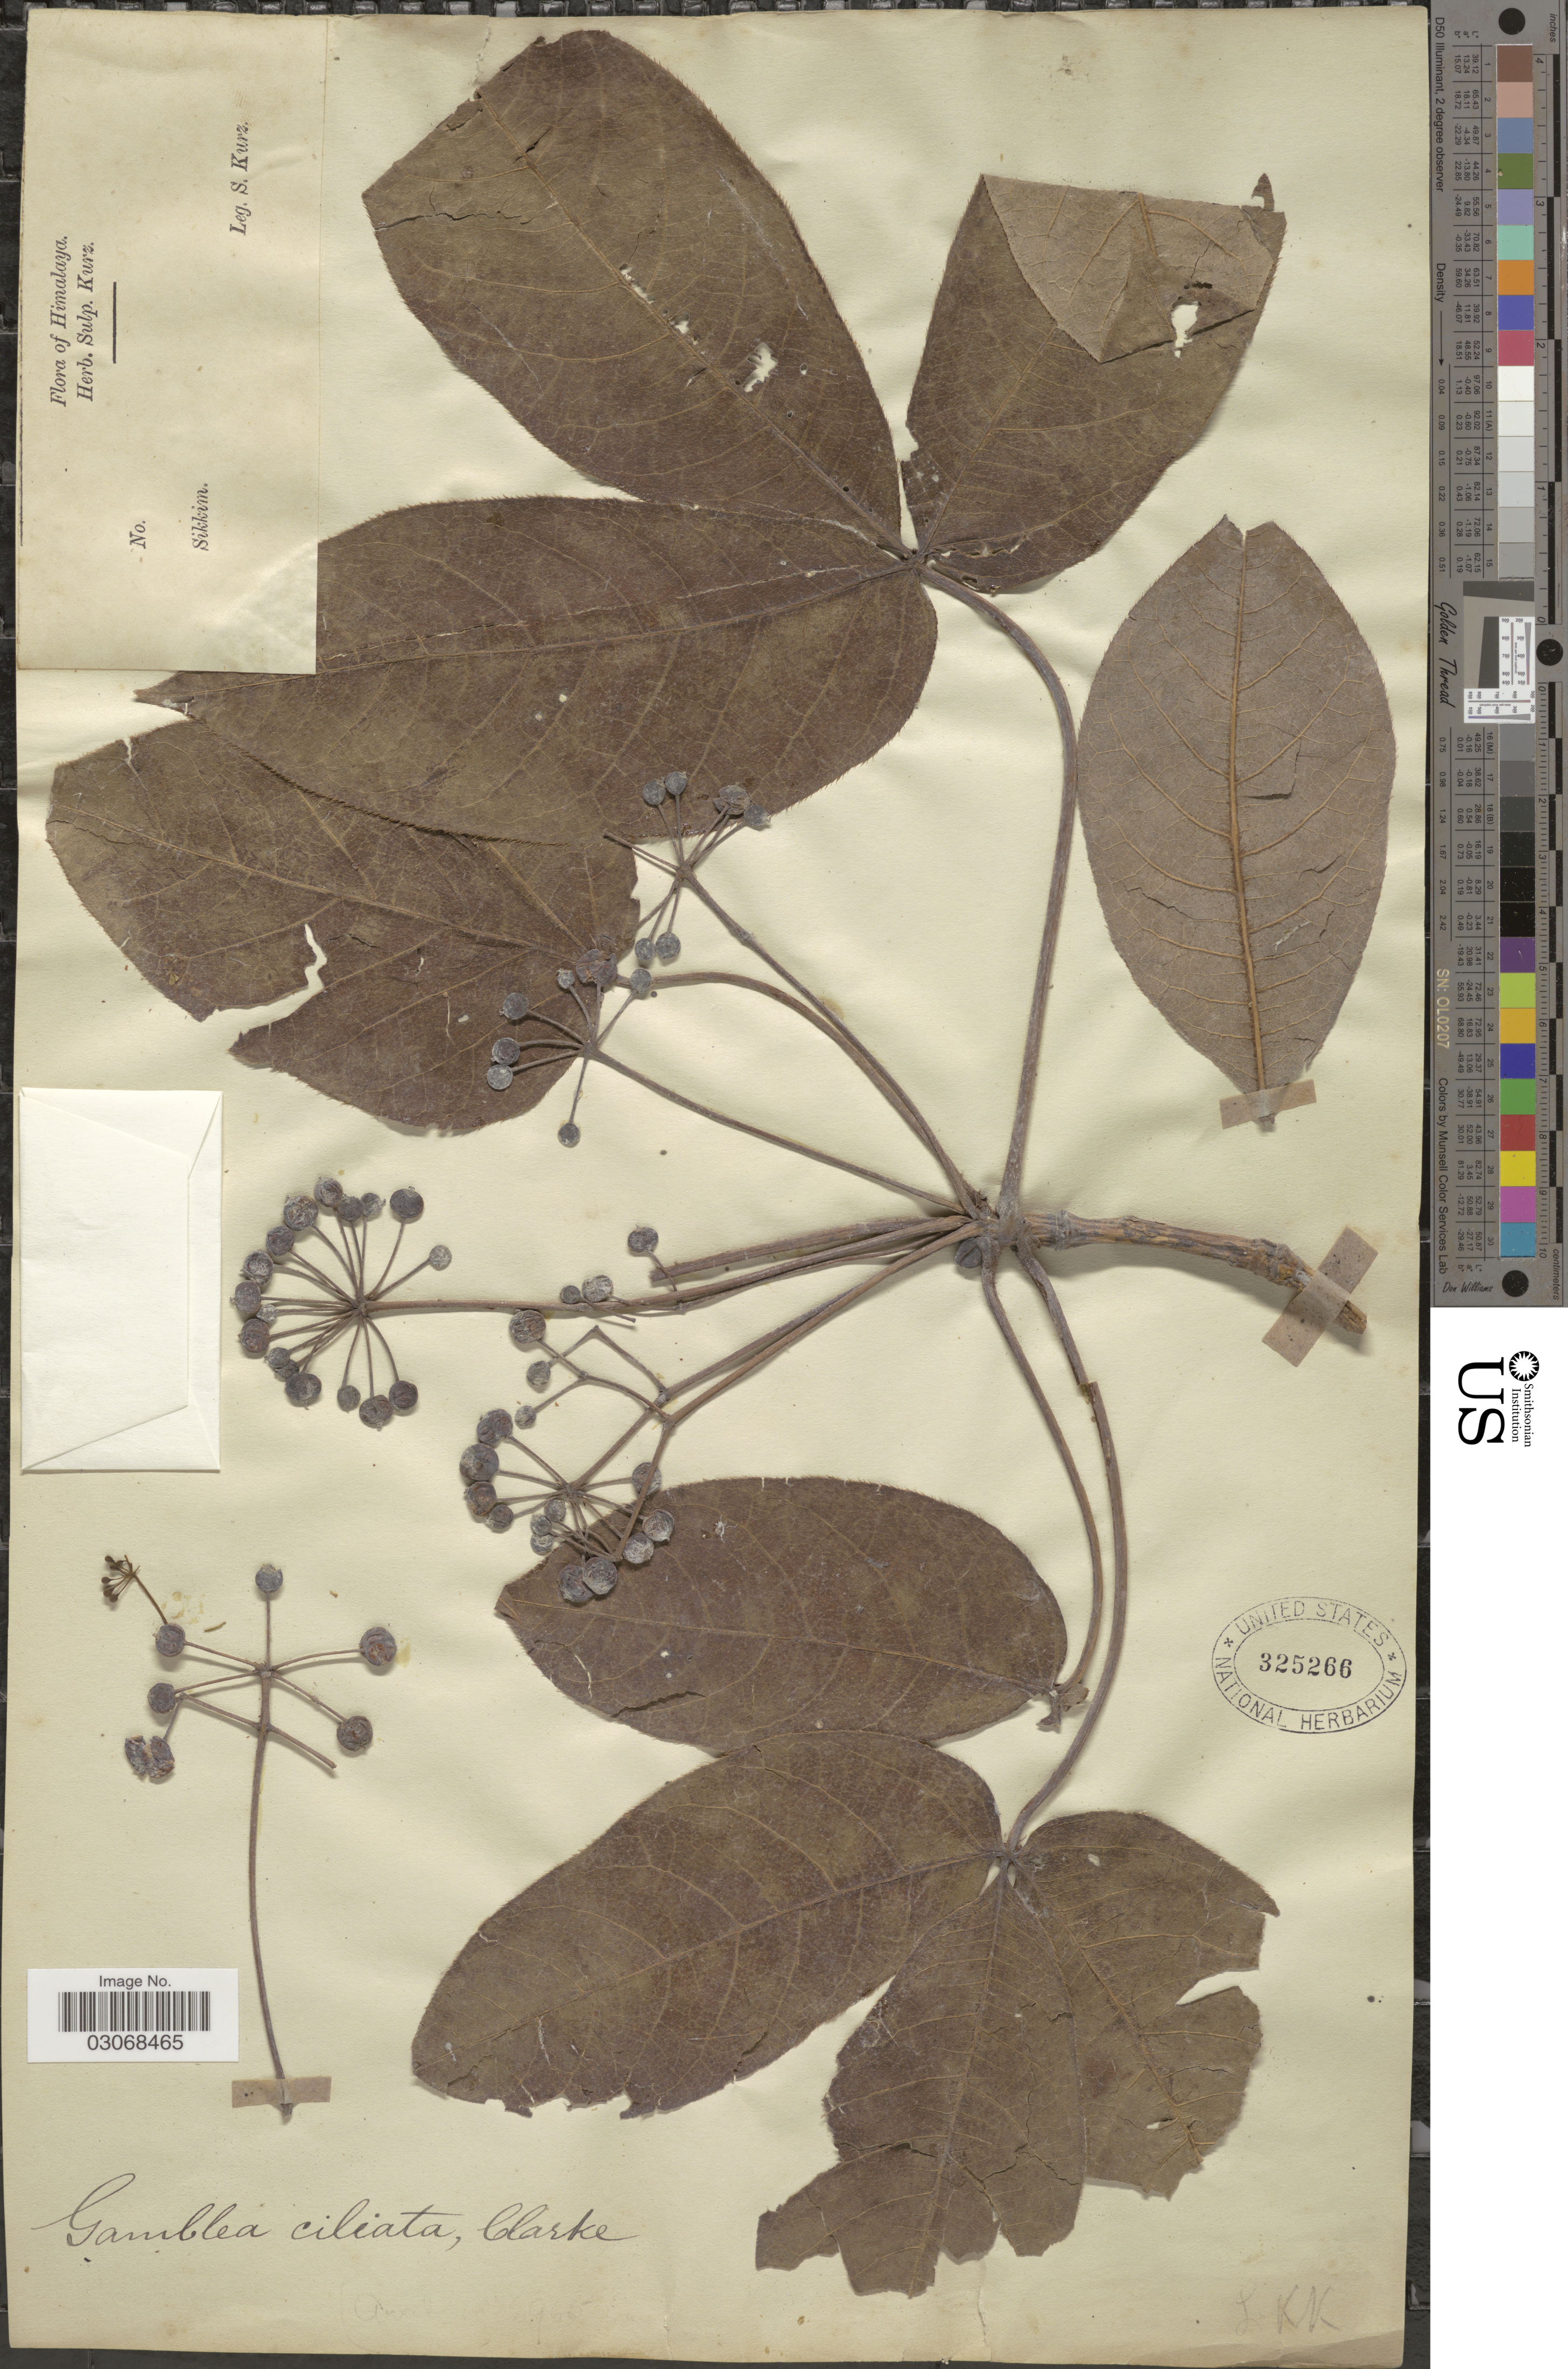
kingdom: Plantae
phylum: Tracheophyta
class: Magnoliopsida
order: Apiales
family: Araliaceae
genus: Gamblea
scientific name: Gamblea ciliata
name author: C.B. Clarke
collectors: S. Kurz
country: India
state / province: Sikkim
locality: Himalaya, Sikkim.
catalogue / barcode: US 325266